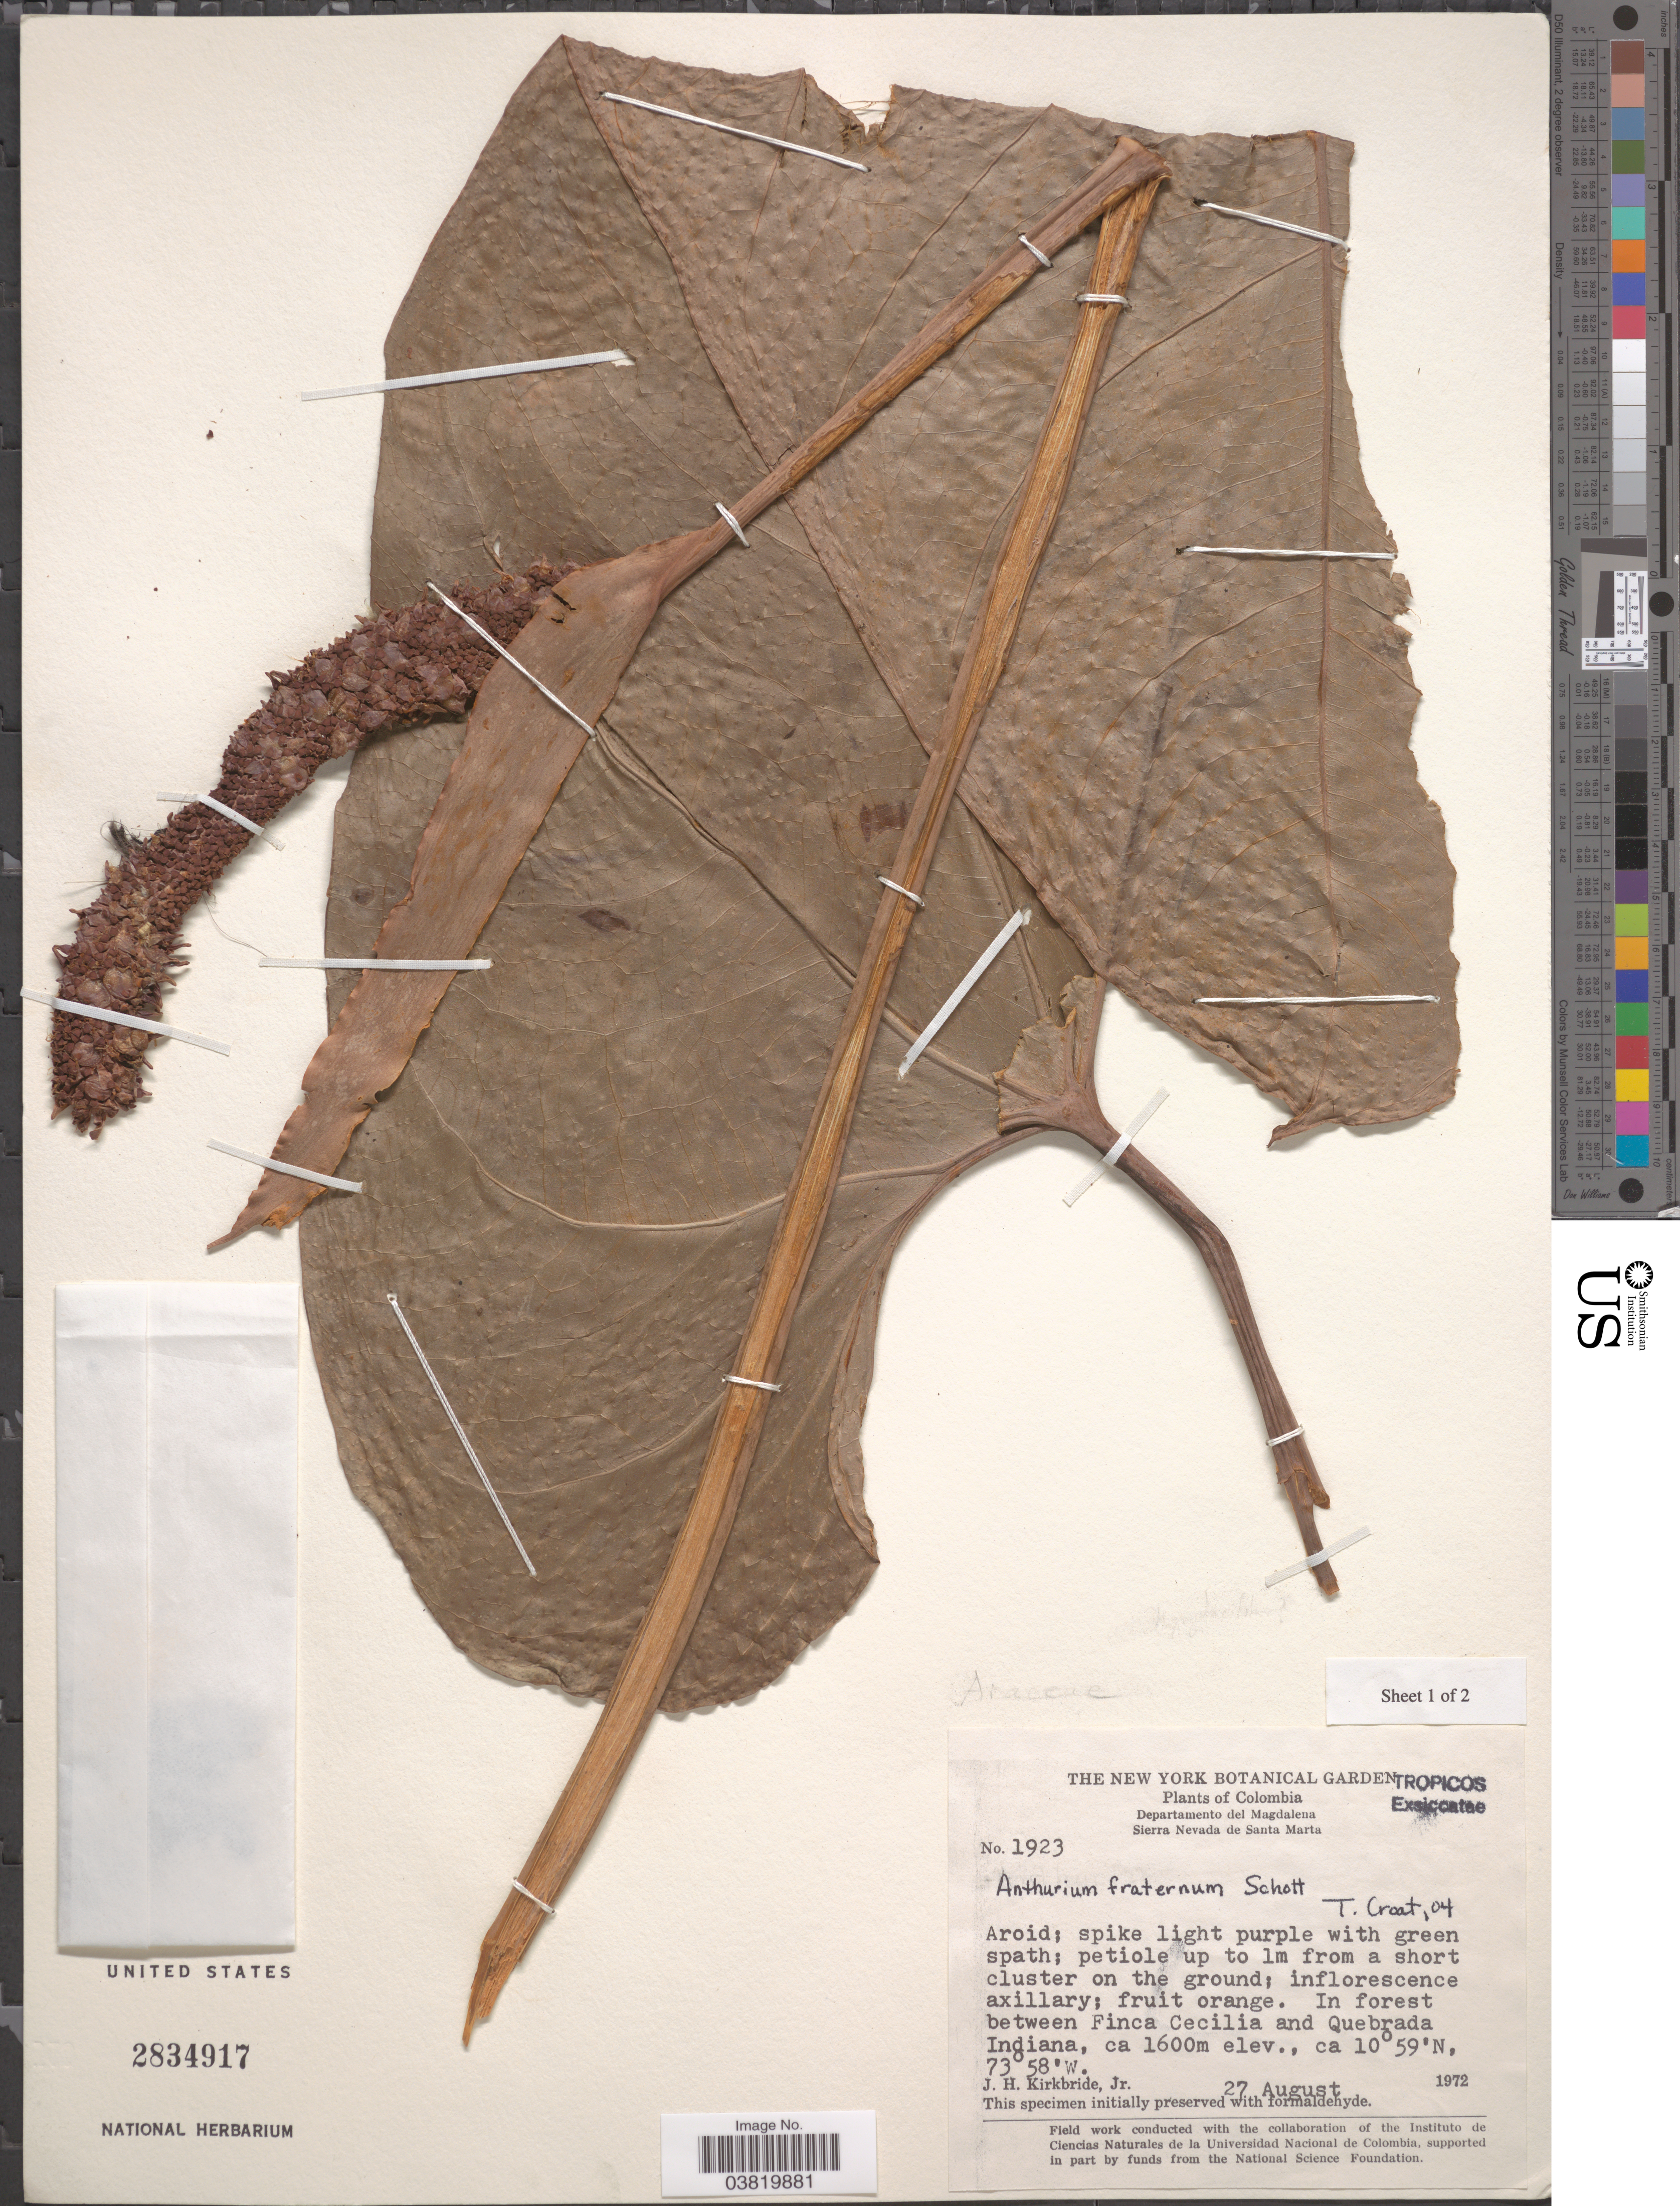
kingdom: Plantae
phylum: Tracheophyta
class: Liliopsida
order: Alismatales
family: Araceae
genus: Anthurium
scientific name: Anthurium fraternum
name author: Schott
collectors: J. H. Kirkbride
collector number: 1923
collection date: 1972-08-27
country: Colombia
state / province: Magdalena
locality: Departamento del Magdalena. Sierra Nevada de Santa Marta. In forest between Finca Cecilia and Quebrada Indiana.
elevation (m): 1600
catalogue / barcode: US 2834917